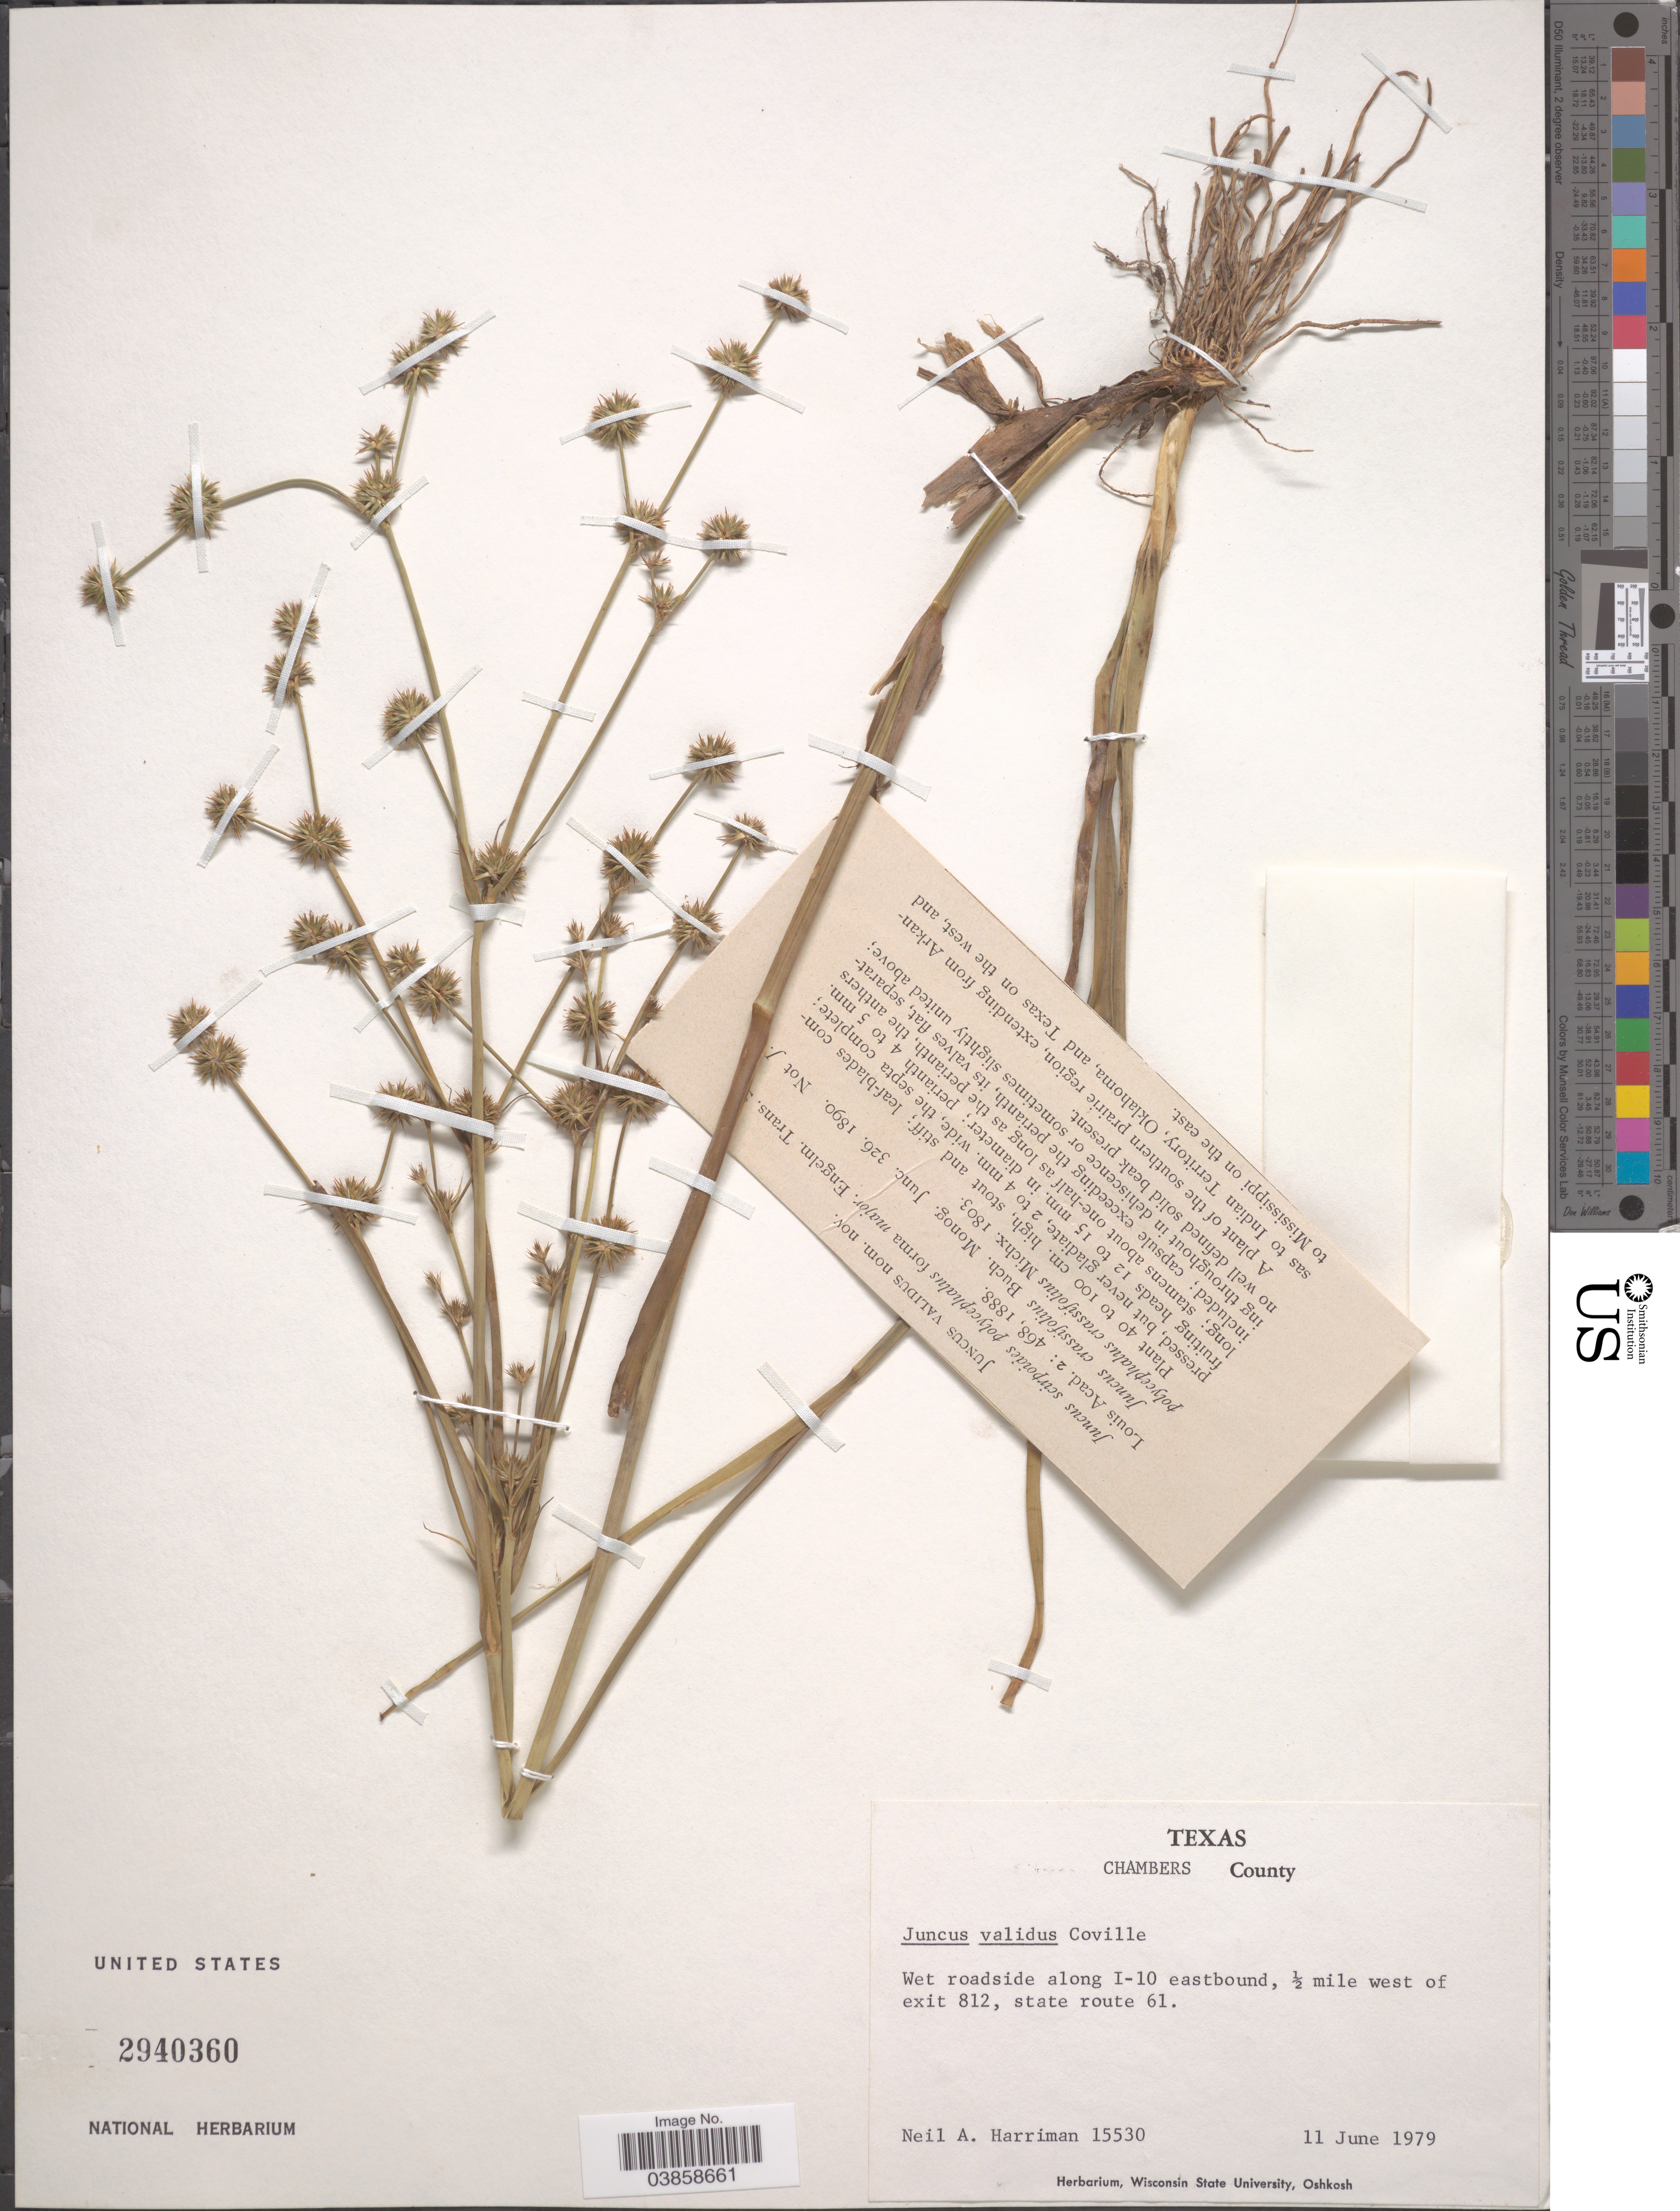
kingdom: Plantae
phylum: Tracheophyta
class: Liliopsida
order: Poales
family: Juncaceae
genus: Juncus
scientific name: Juncus validus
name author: Coville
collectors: N. A. Harriman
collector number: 15530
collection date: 1979-06-11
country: United States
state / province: Texas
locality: Chambers County. Wet roadside along I-10 eastbound, ½ mile west of exit 812, state route 61.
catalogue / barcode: US 2940360